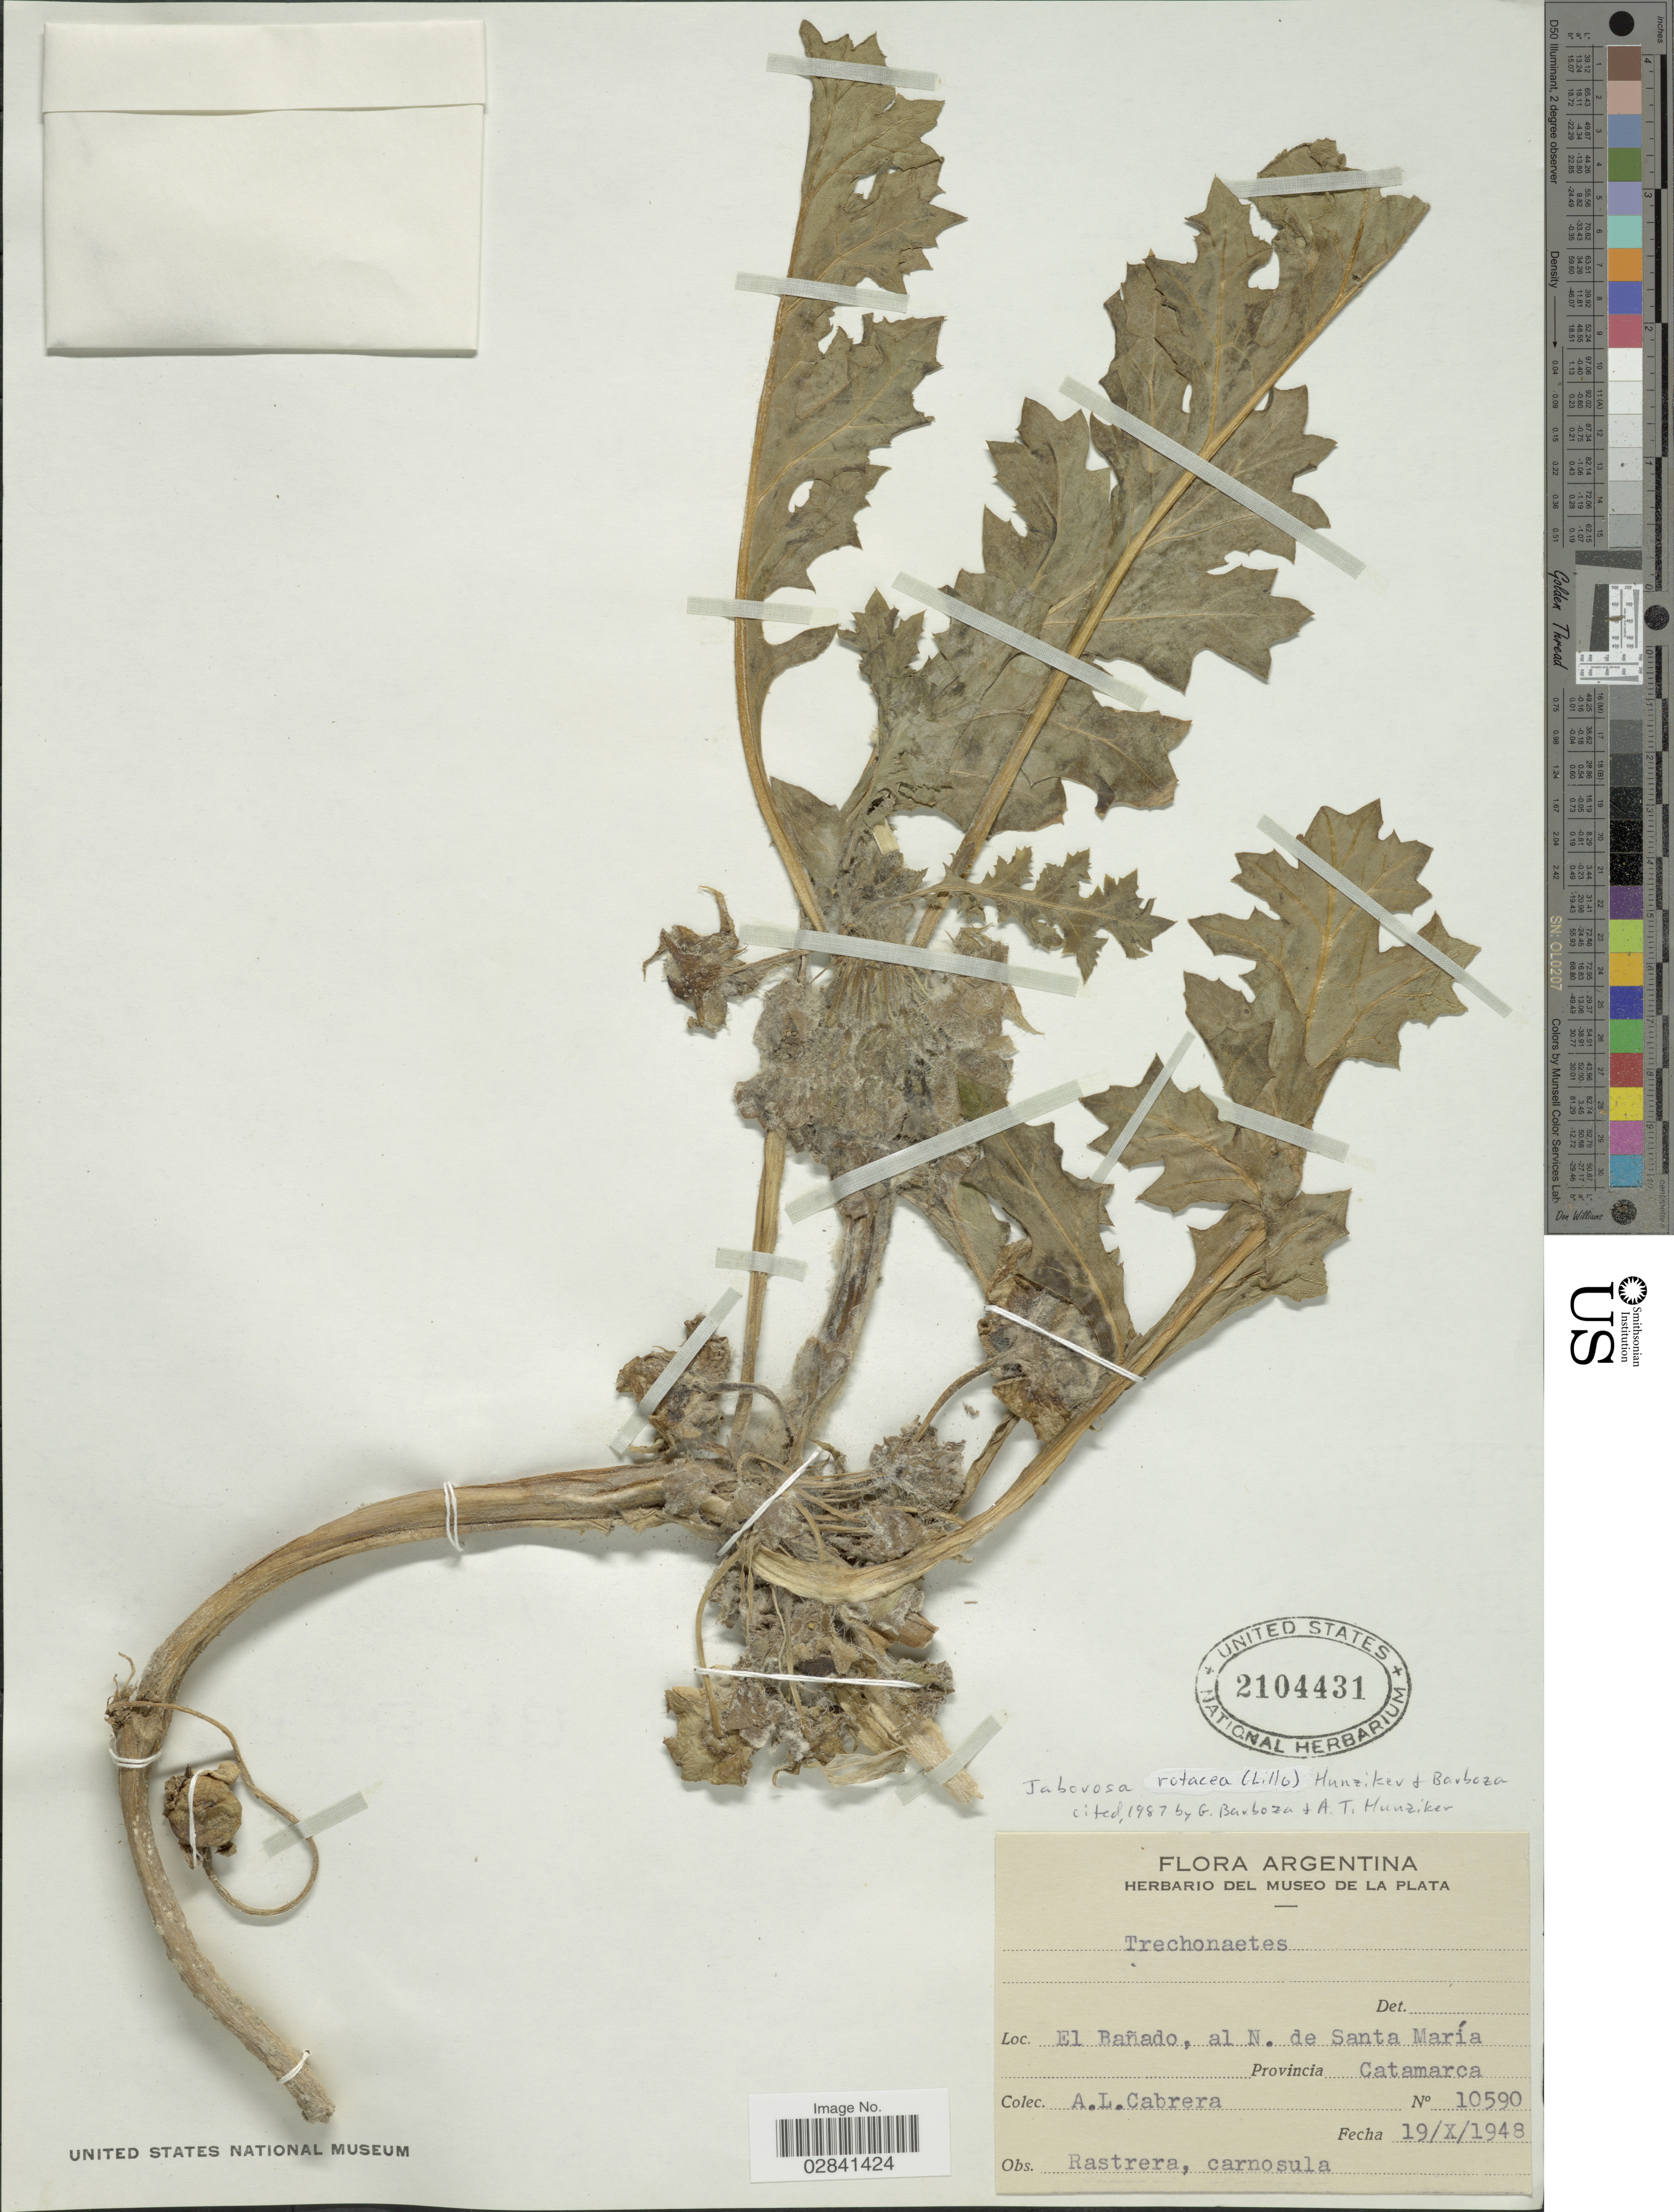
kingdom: Plantae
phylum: Tracheophyta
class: Magnoliopsida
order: Solanales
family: Solanaceae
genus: Jaborosa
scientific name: Jaborosa rotacea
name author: (Lillo) Hunz. & Barboza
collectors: A. L. Cabrera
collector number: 10590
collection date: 1948-10-19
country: Argentina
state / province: Catamarca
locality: El Bañado, al N. de Santa María.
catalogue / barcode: US 2104431